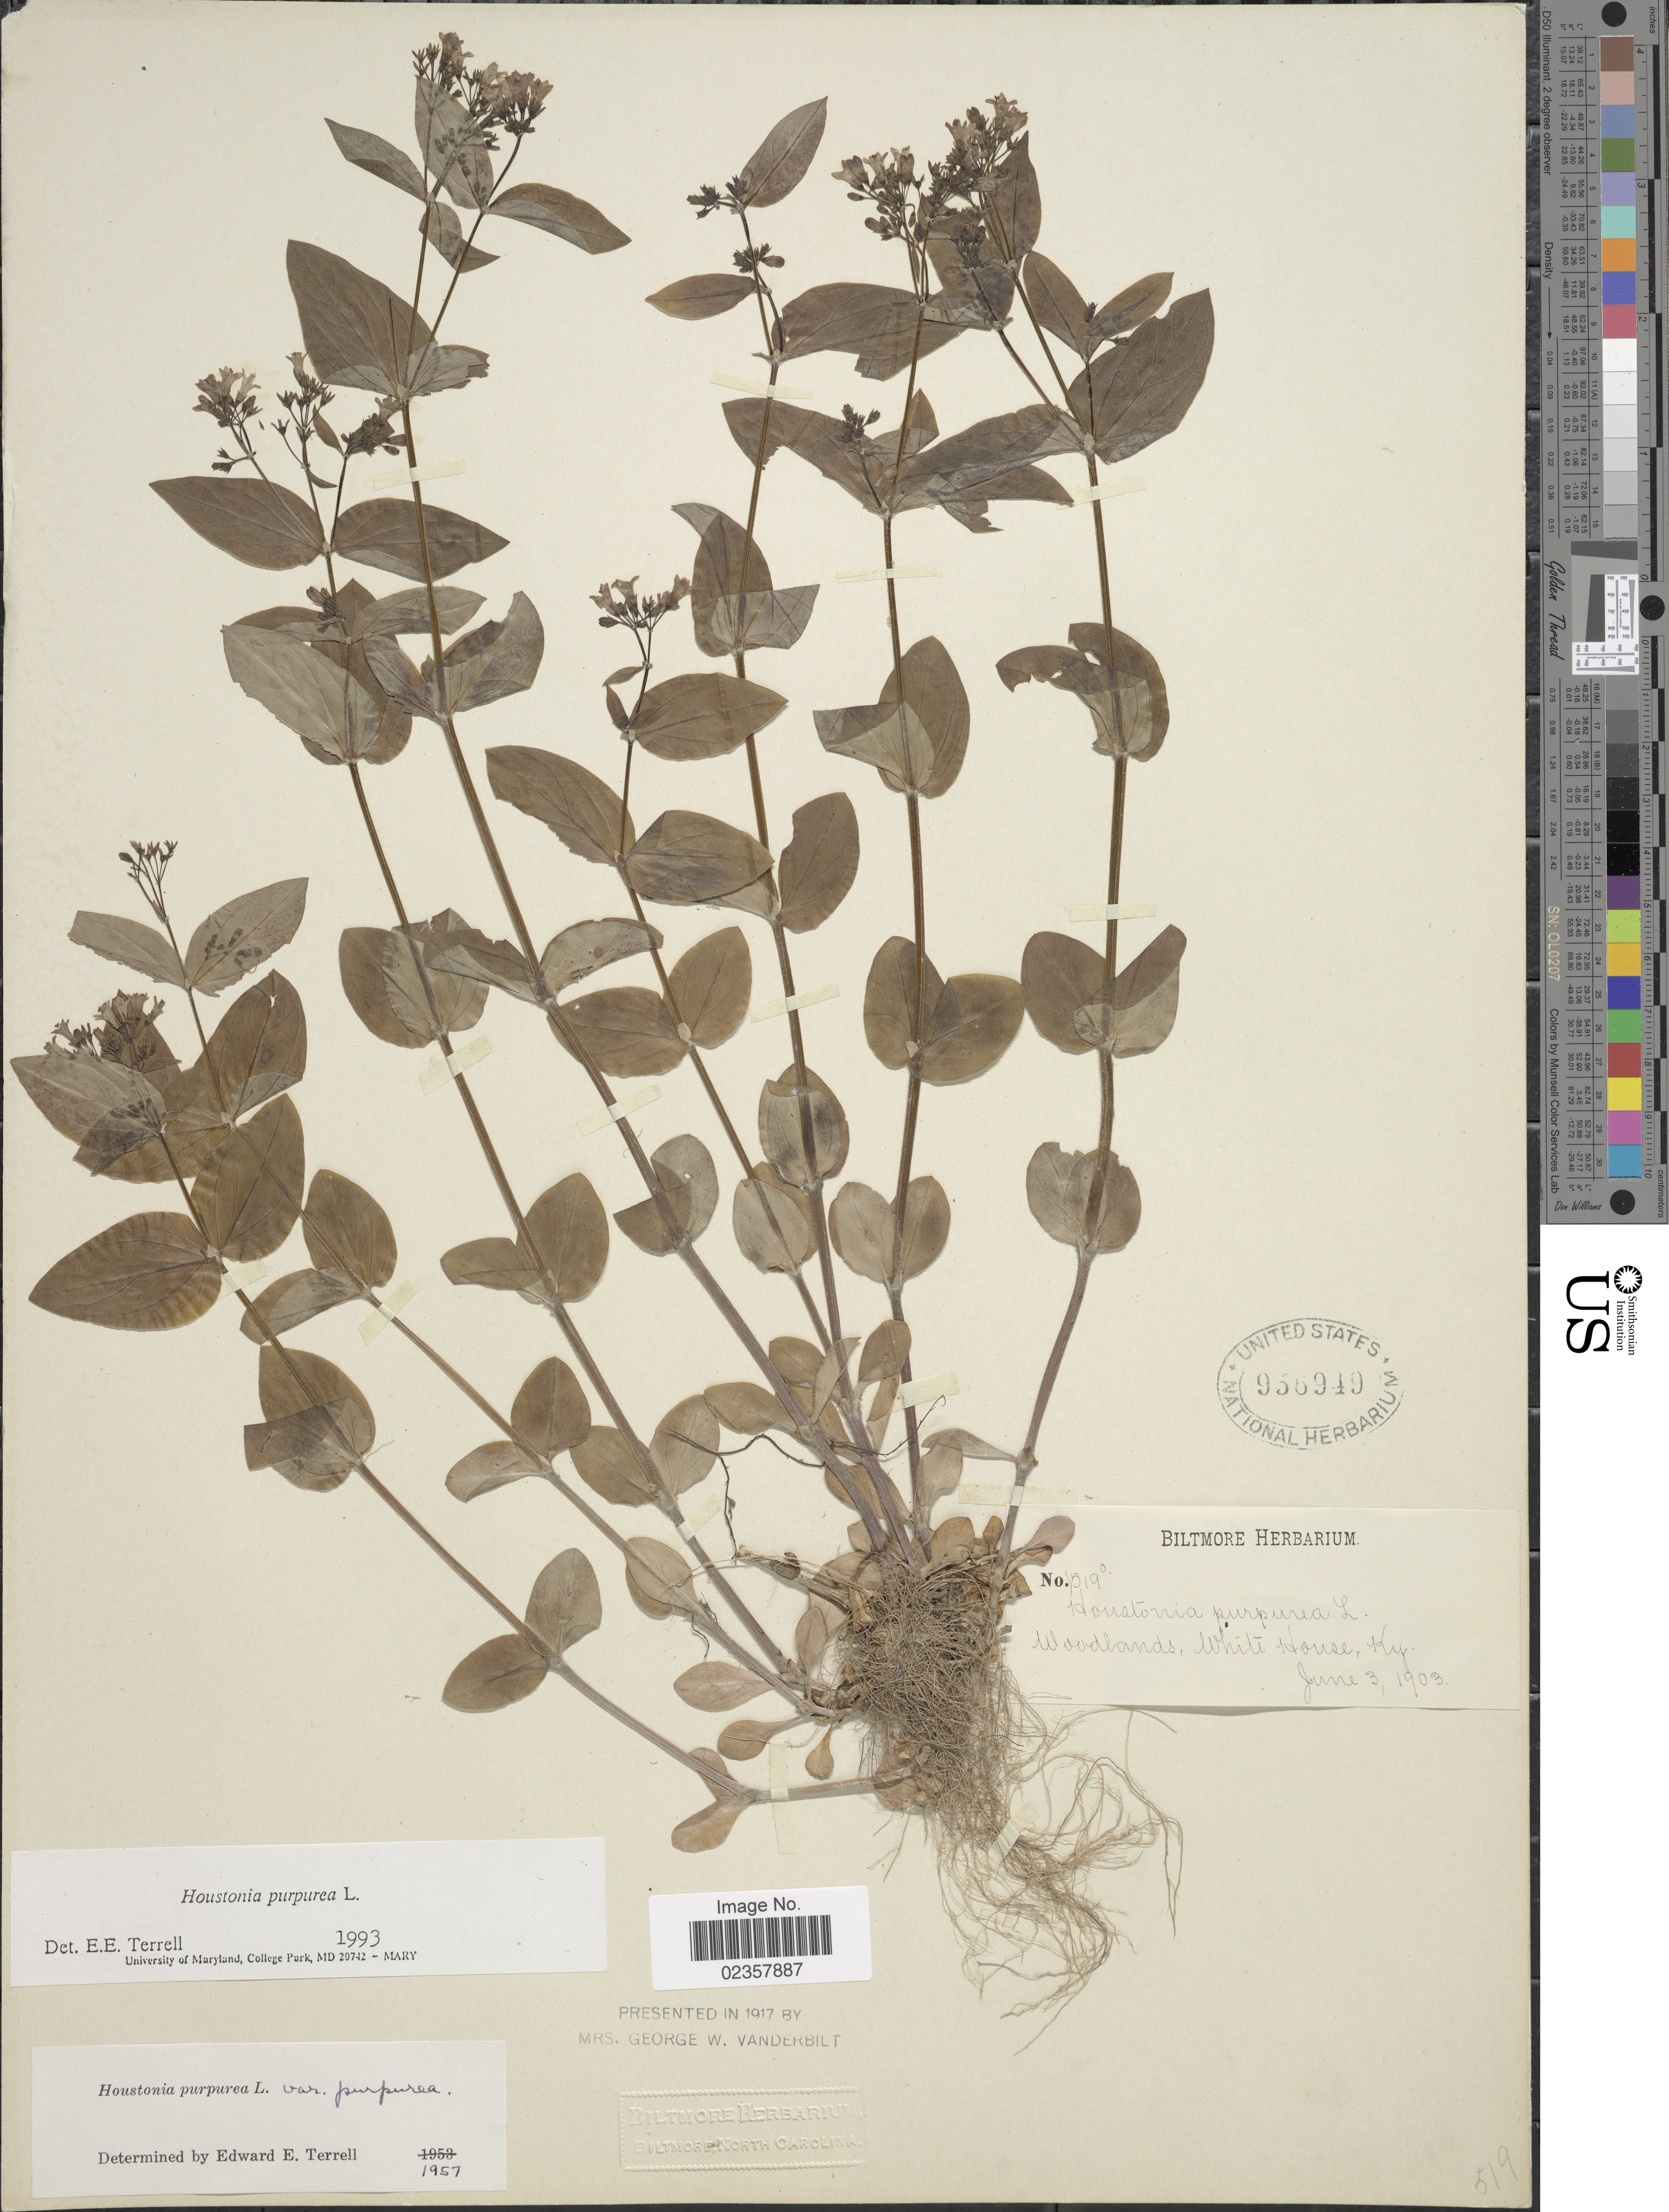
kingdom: Plantae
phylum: Tracheophyta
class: Magnoliopsida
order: Gentianales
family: Rubiaceae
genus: Houstonia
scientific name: Houstonia purpurea var. purpurea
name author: L.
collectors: ex herb. Biltmore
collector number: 519o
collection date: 1903-06-03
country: United States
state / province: Kentucky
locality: Woodlands, White House, Ky.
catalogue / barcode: US 956949